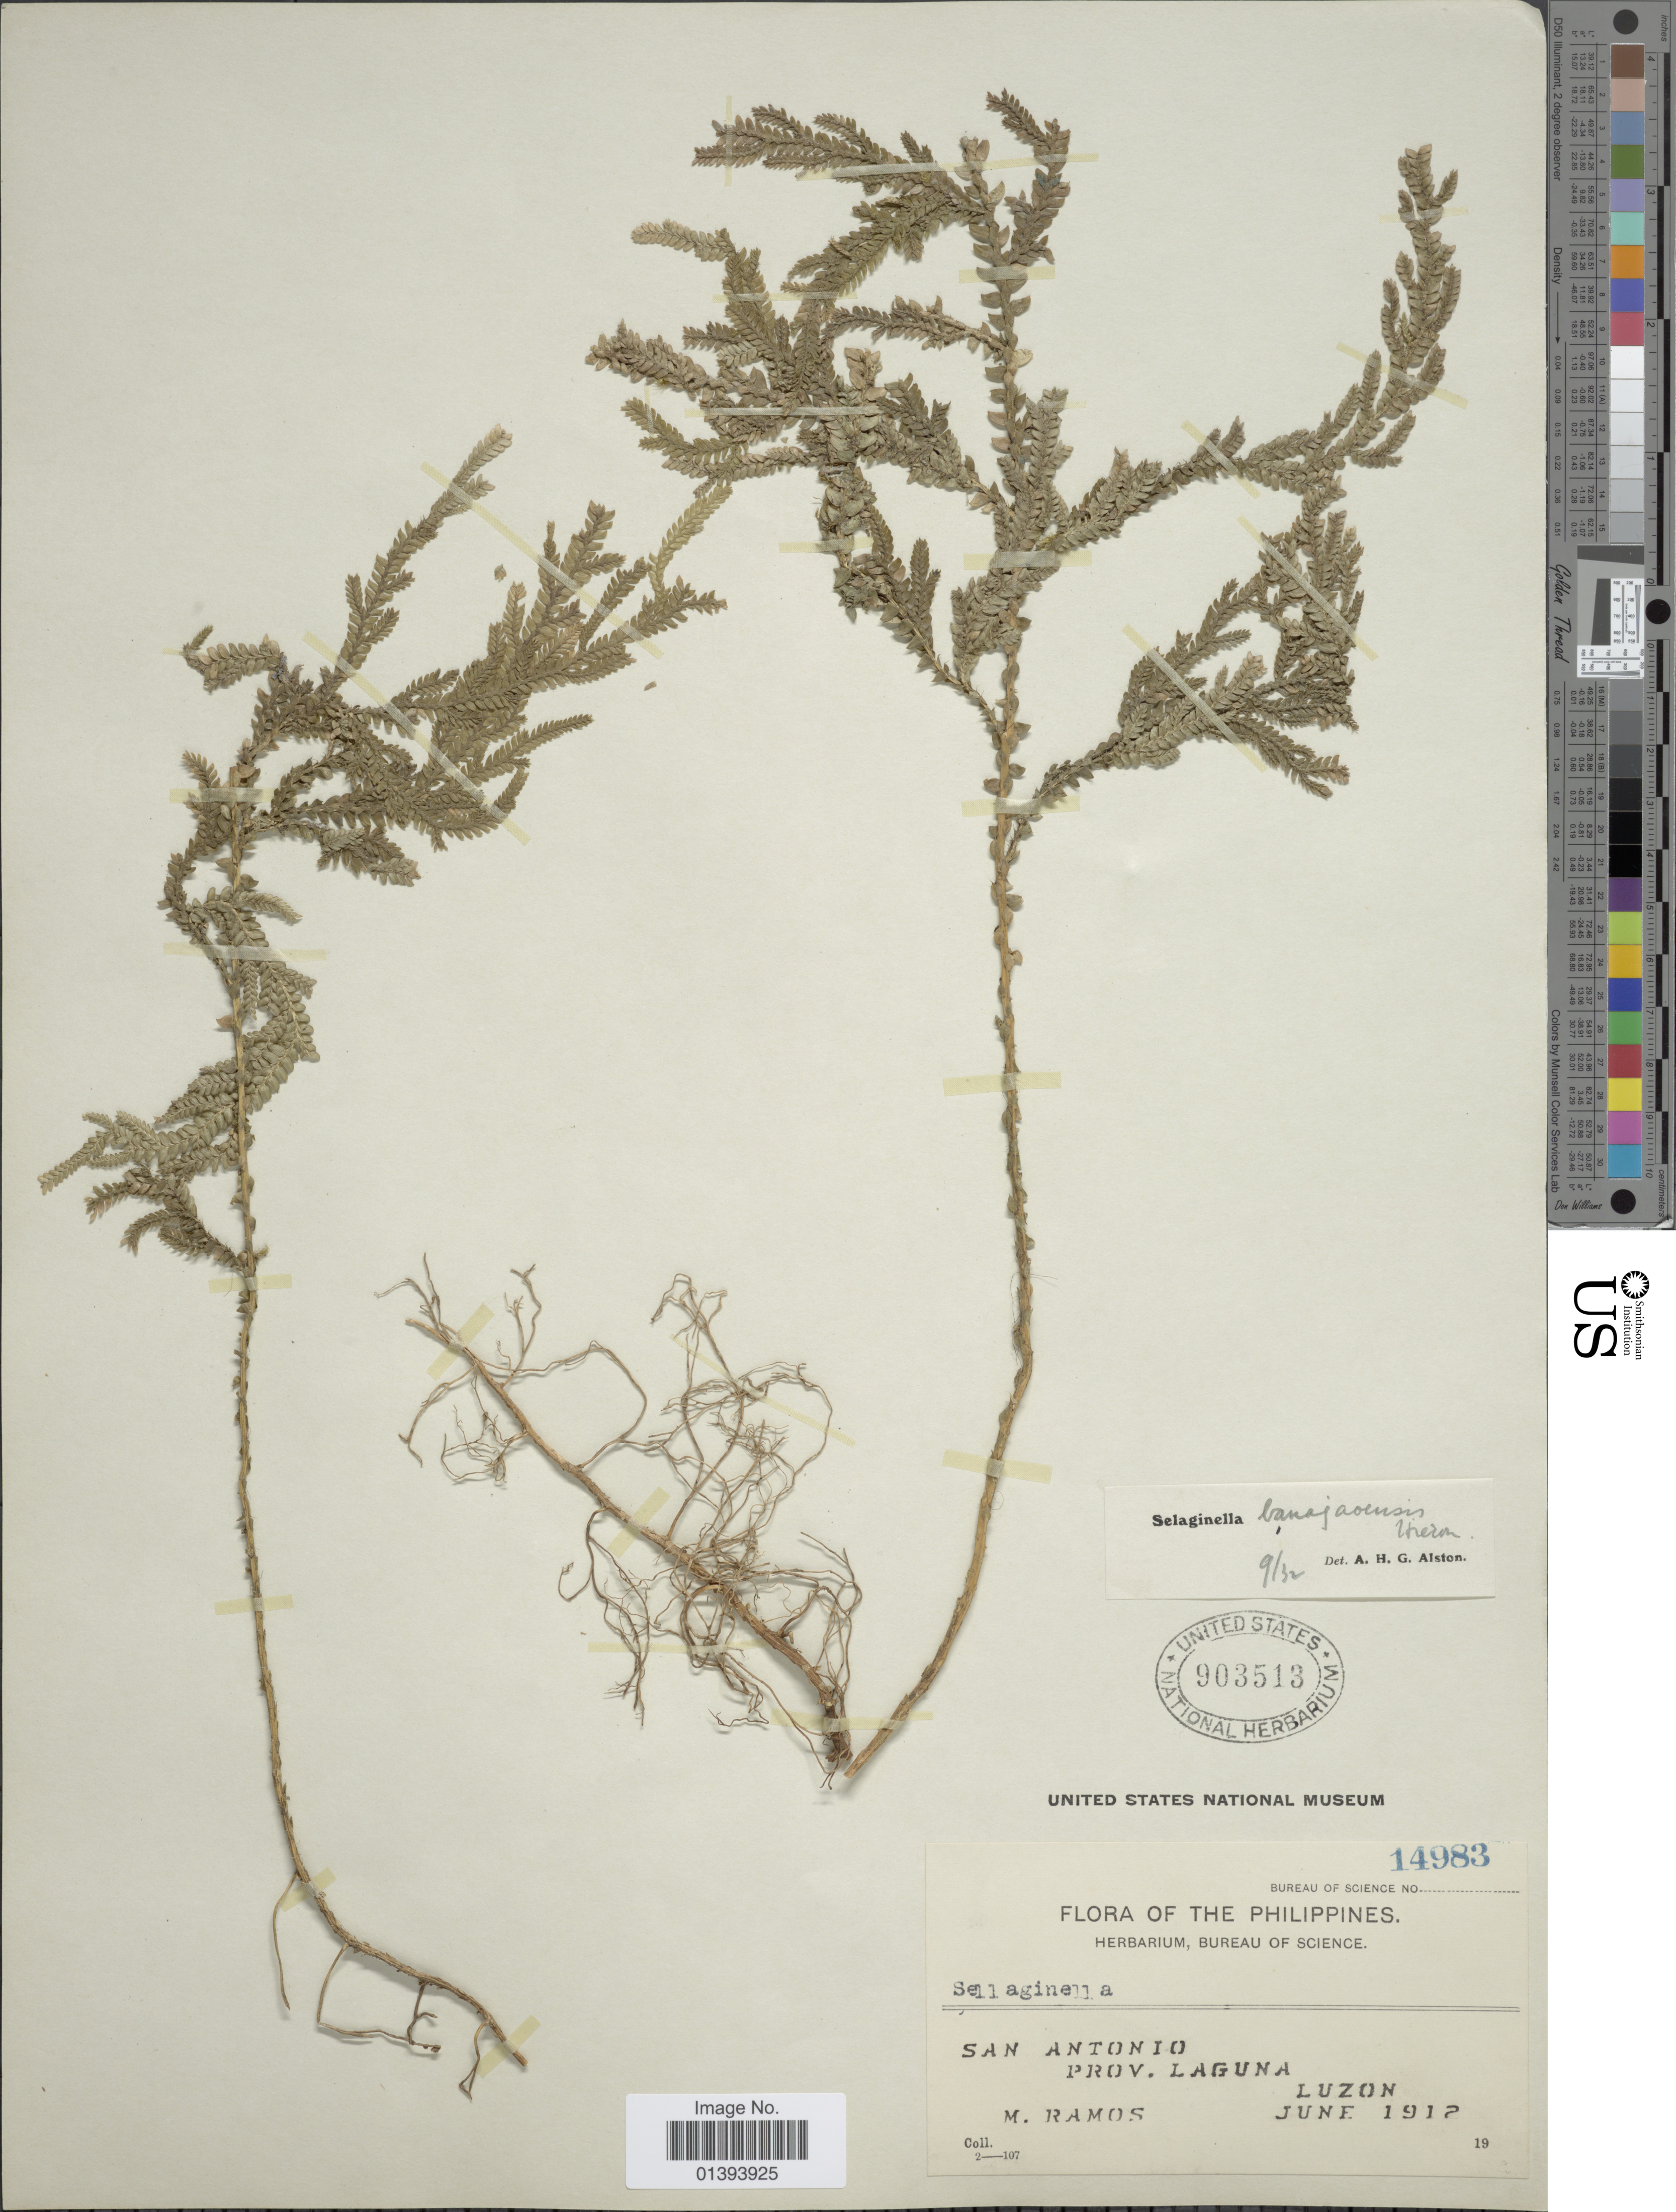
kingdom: Plantae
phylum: Tracheophyta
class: Lycopodiopsida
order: Selaginellales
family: Selaginellaceae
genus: Selaginella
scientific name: Selaginella jagorii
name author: Warb.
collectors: M. Ramos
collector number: Bureau of Science 14983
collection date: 1912-06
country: Philippines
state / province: Central Luzon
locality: San Antonio, prov. Laguna, Luzon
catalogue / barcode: US 903513